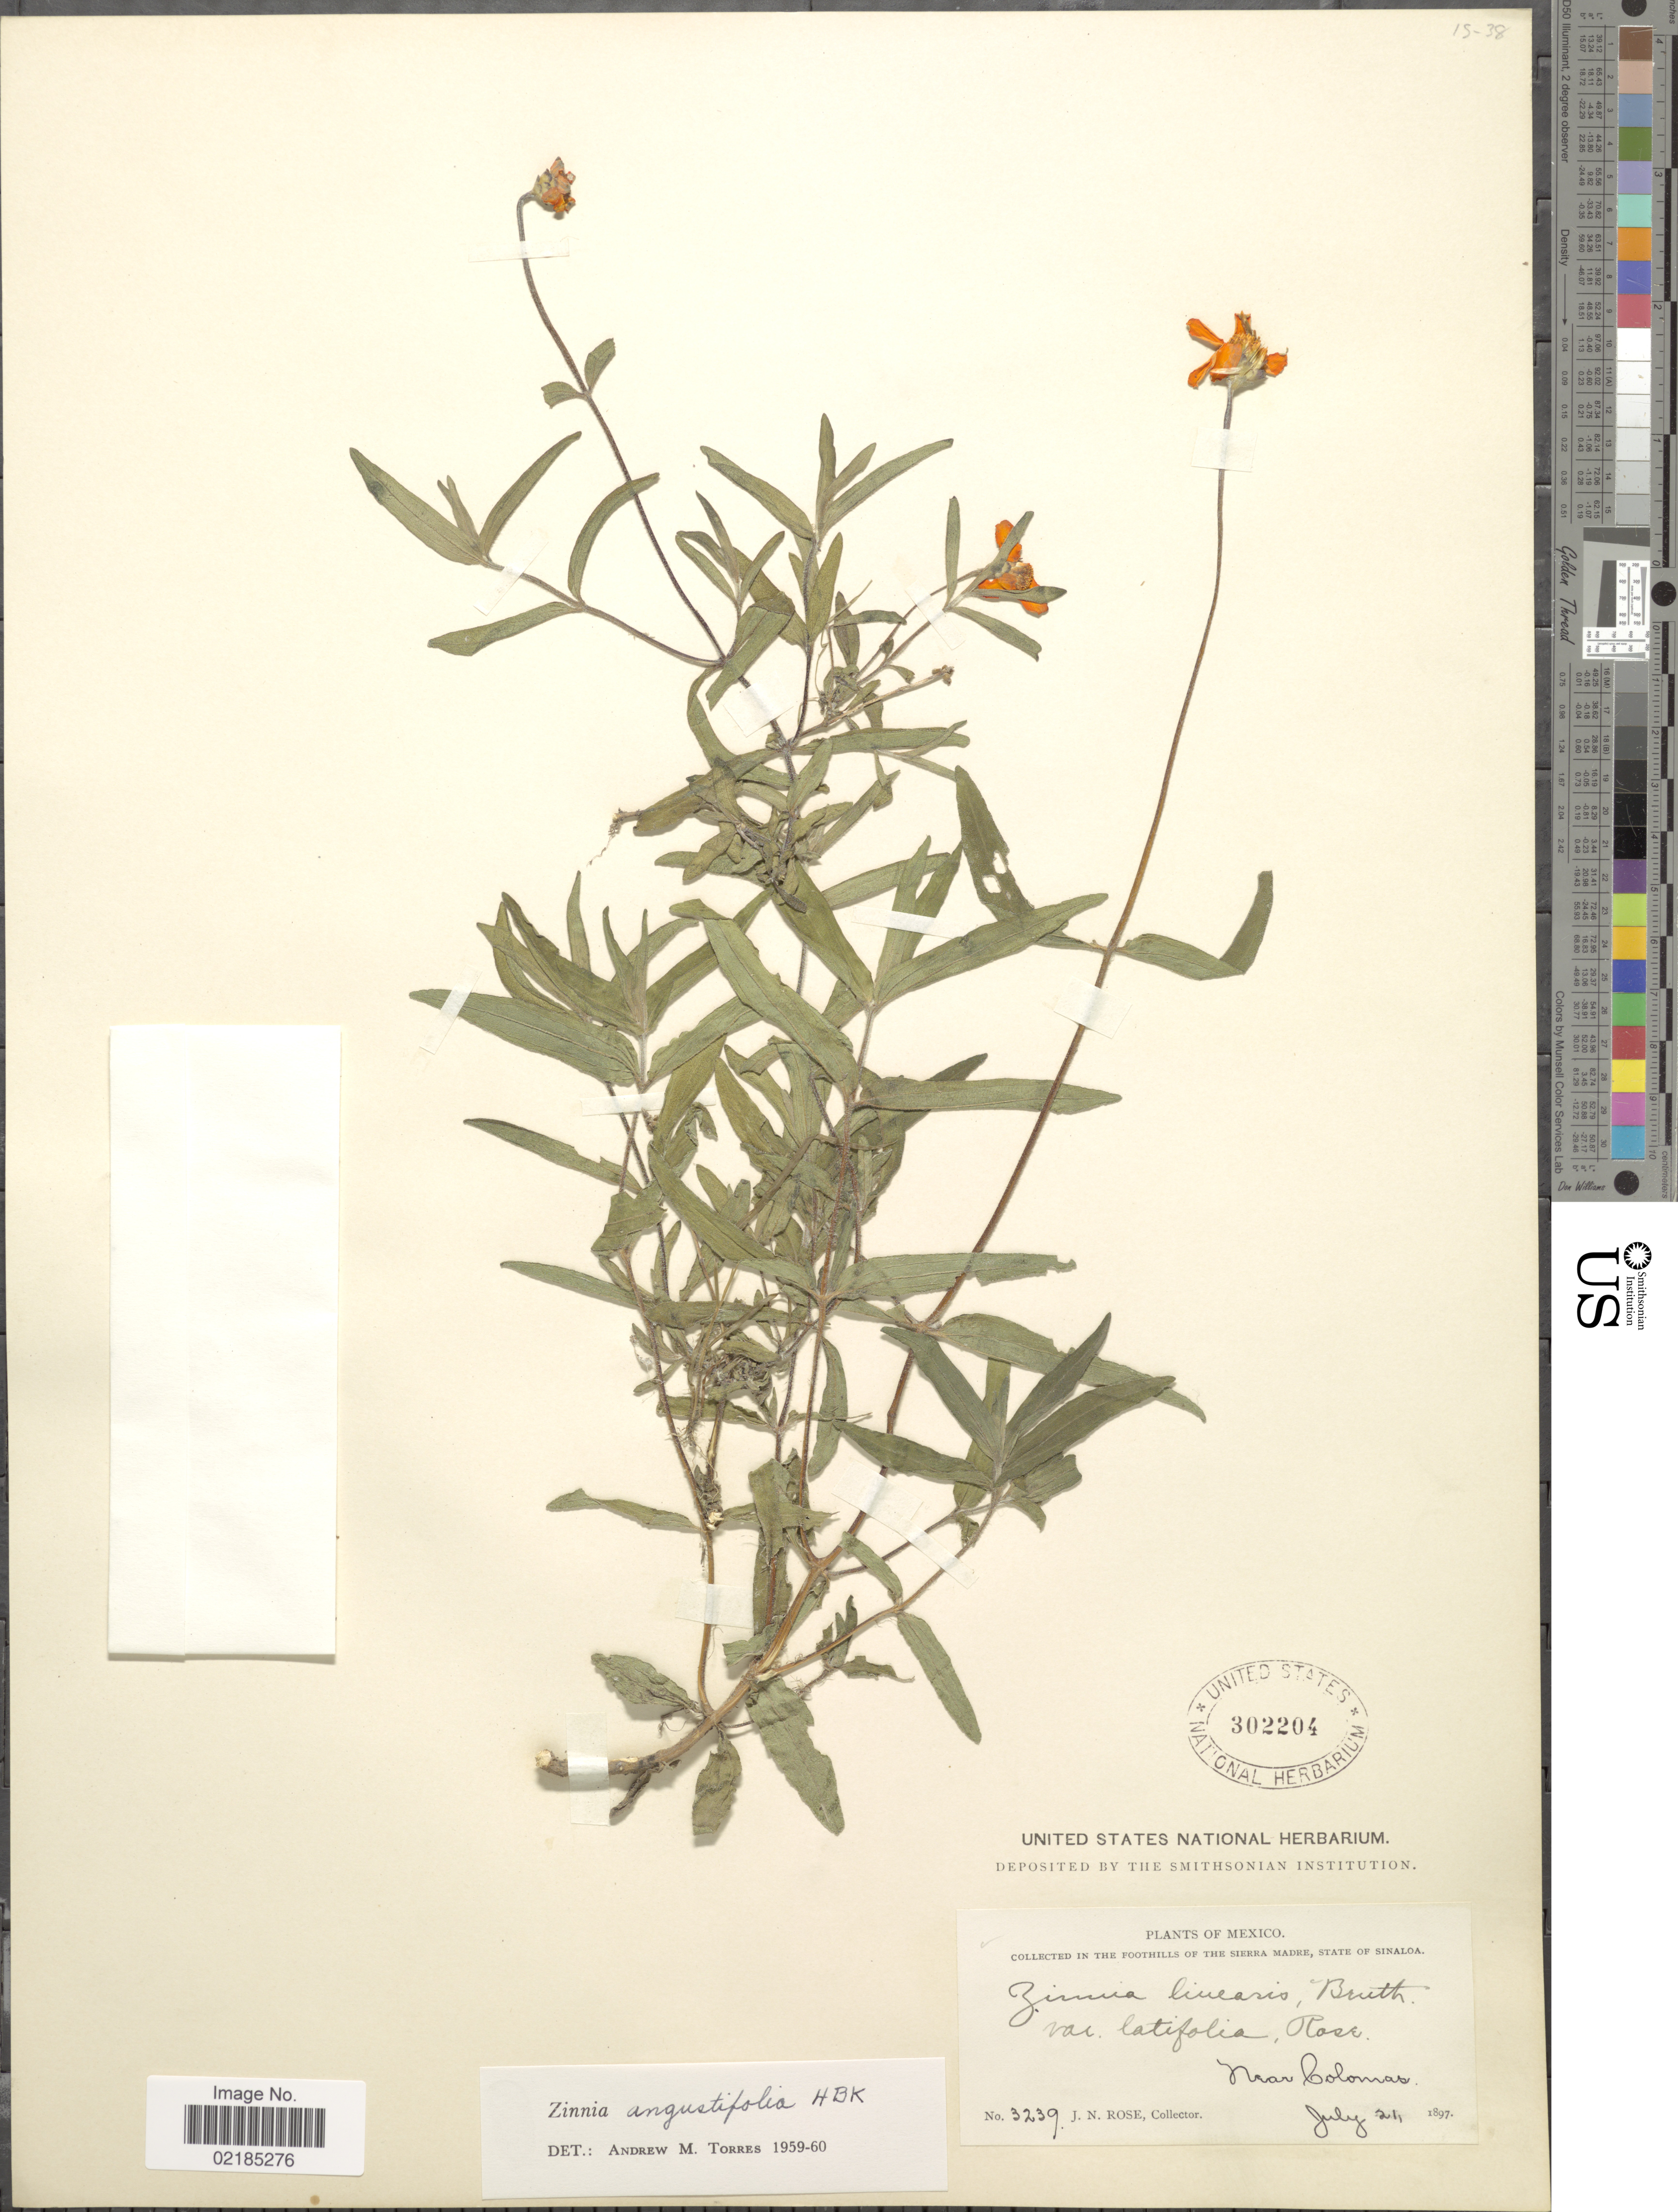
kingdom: Plantae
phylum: Tracheophyta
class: Magnoliopsida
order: Asterales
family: Asteraceae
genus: Zinnia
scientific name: Zinnia angustifolia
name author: Kunth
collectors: J. N. Rose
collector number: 3239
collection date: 1897-07-21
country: Mexico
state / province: Sinaloa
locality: Foothills of the Sierra Madre, Near Colomas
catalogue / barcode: US 302204